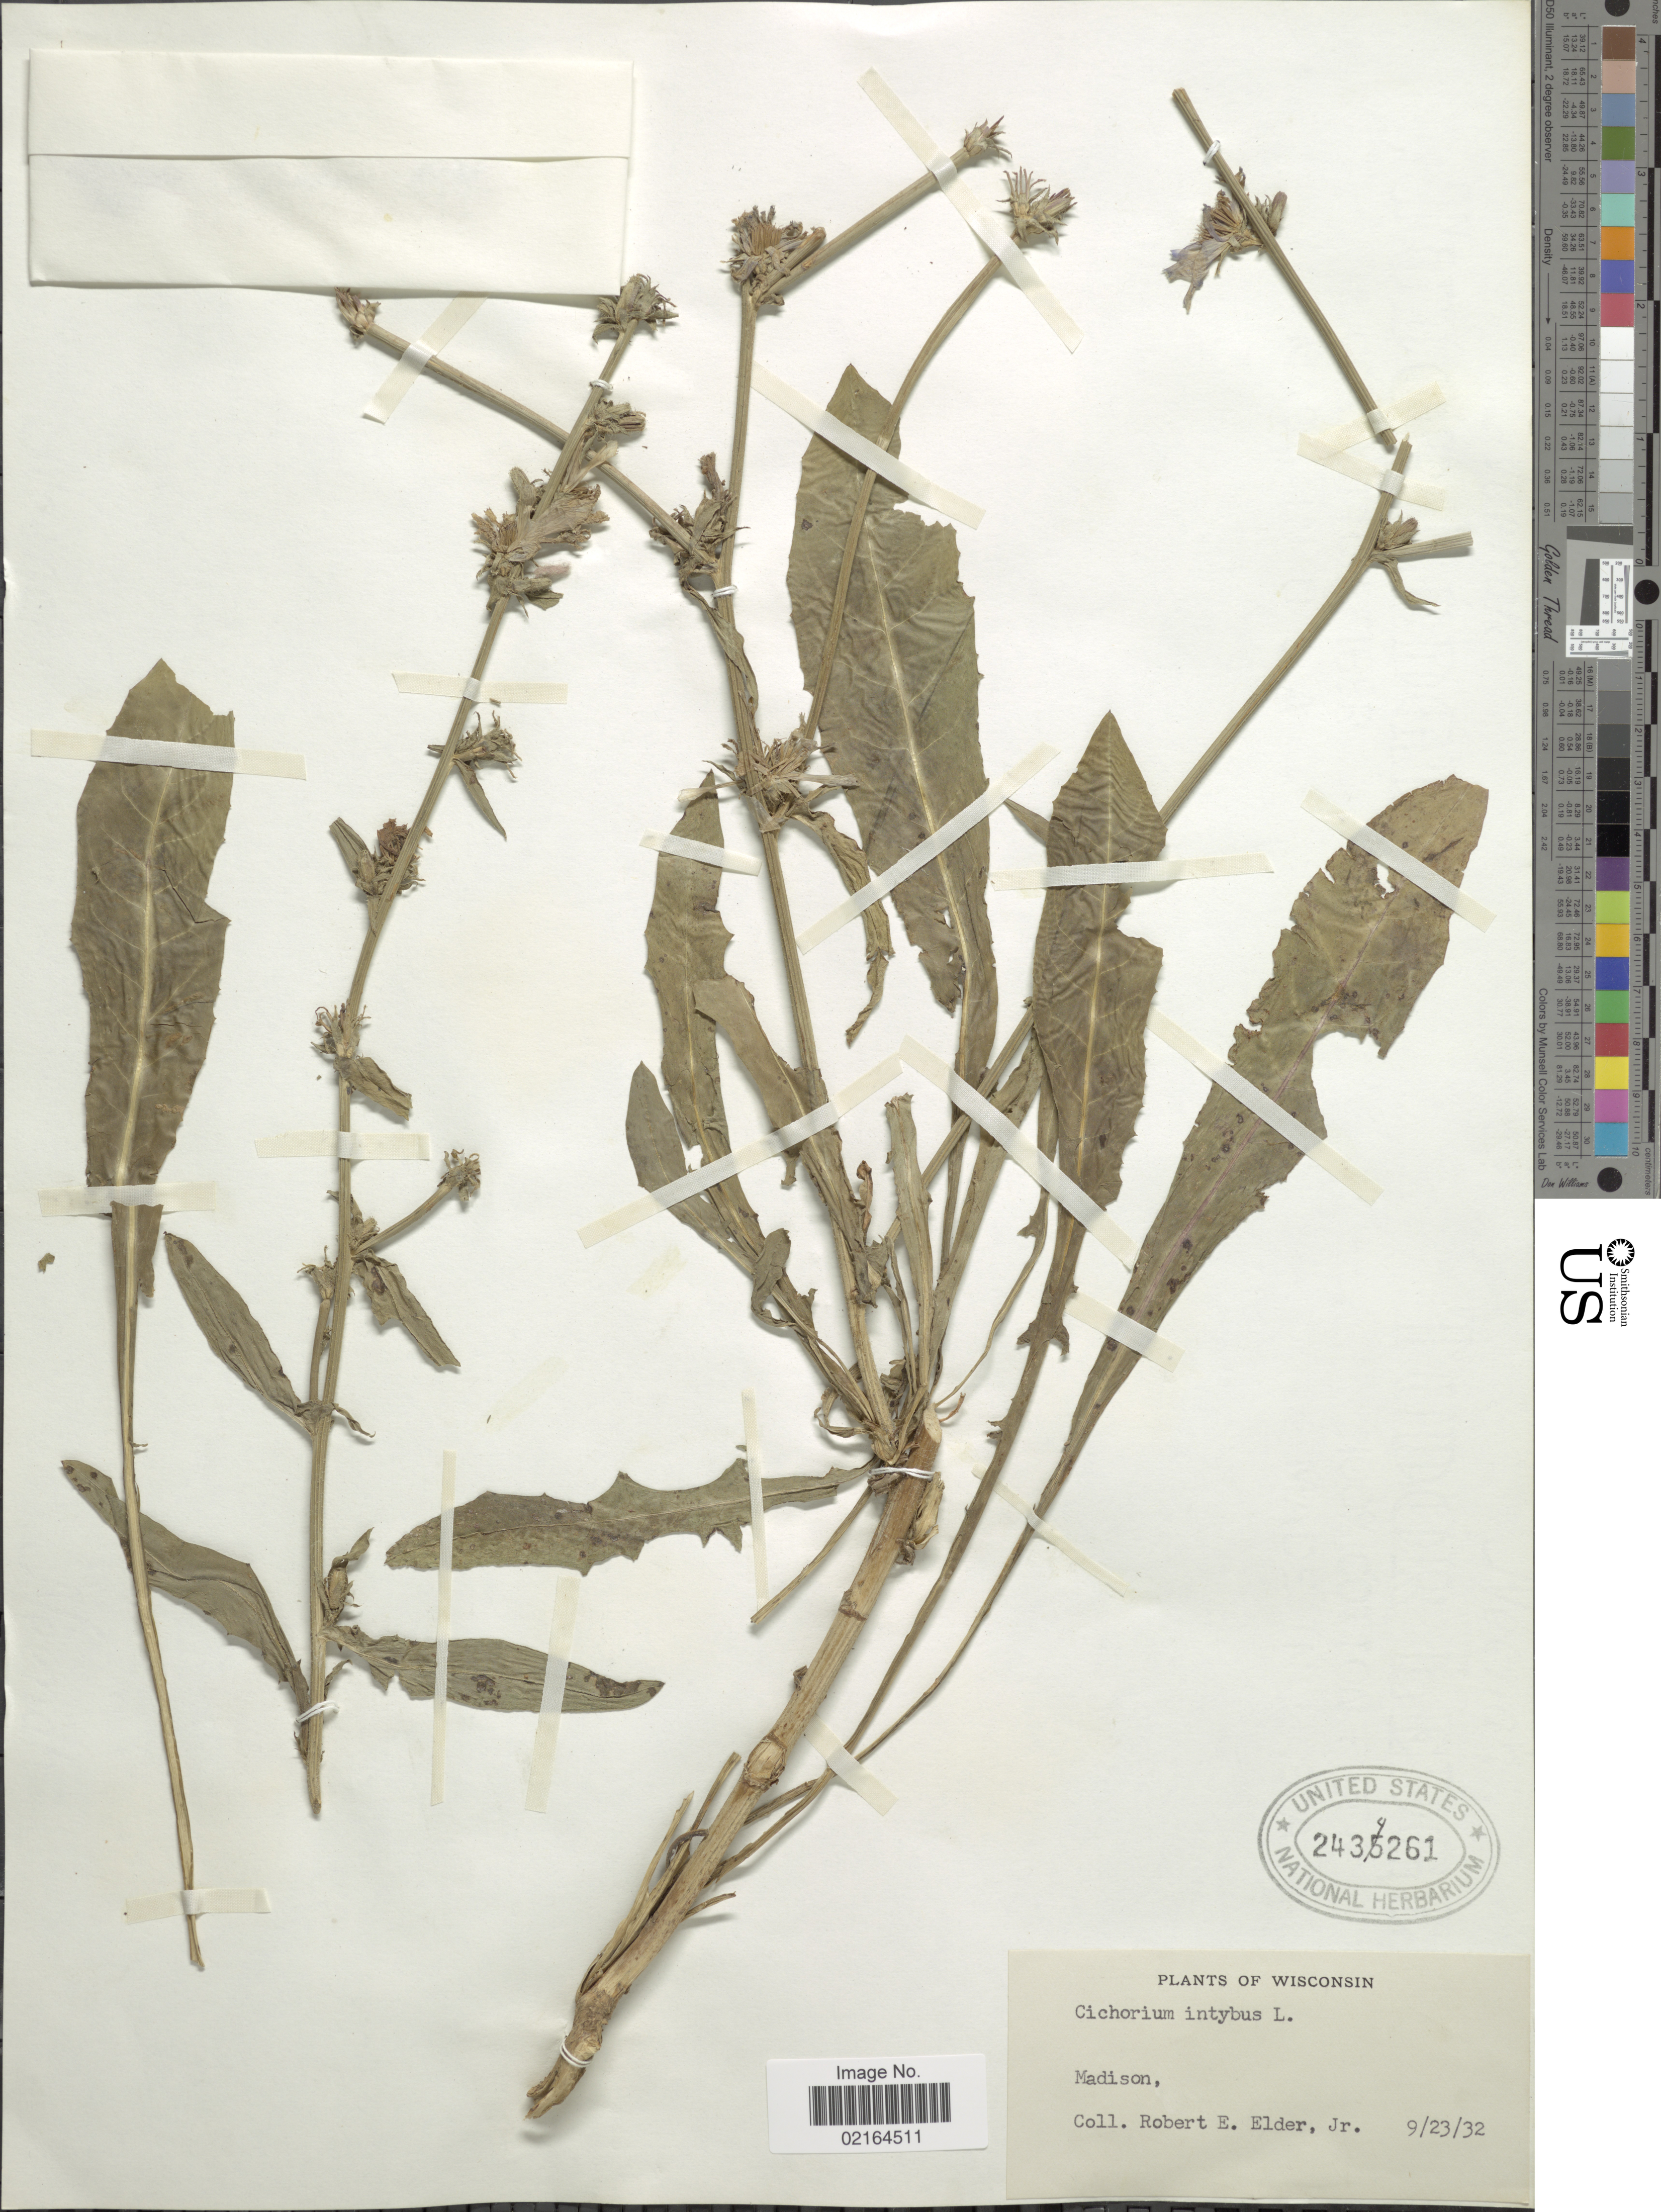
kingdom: Plantae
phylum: Tracheophyta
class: Magnoliopsida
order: Asterales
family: Asteraceae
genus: Cichorium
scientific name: Cichorium intybus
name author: L.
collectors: R. E. Elder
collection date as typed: Transcribed d/m/y: 23/9/32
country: United States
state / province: Wisconsin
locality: Madison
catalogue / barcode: US 2434261